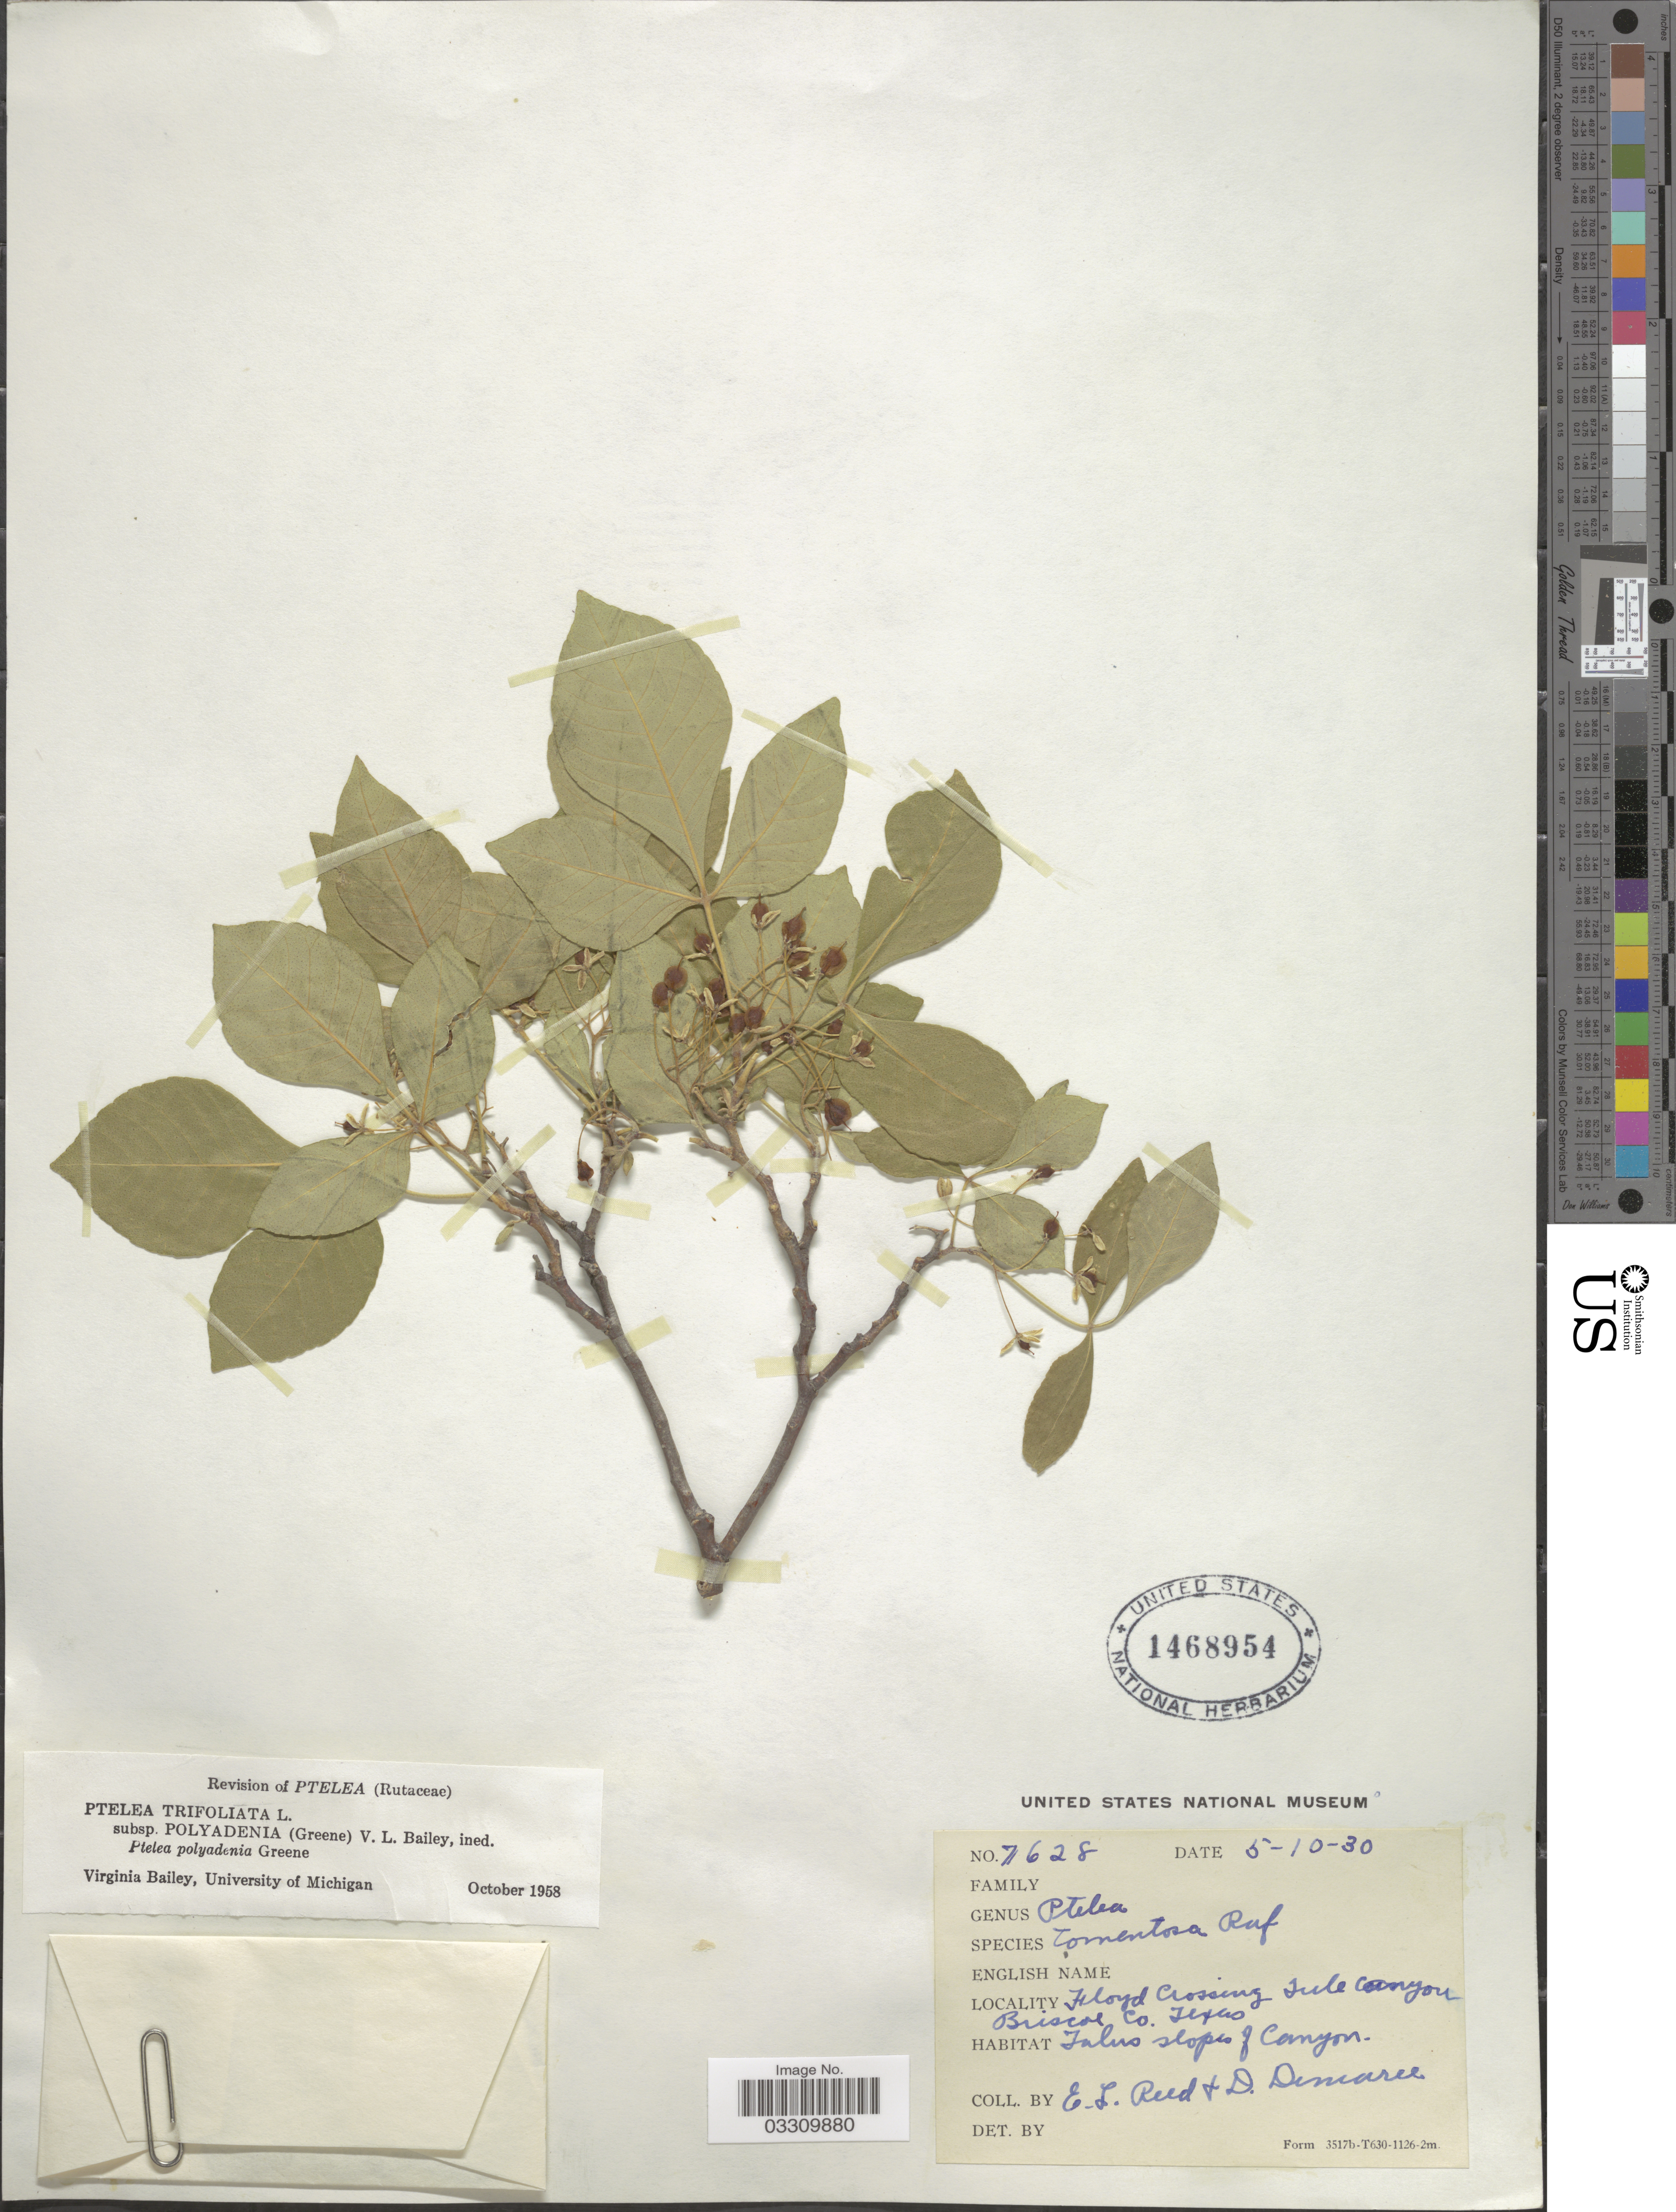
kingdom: Plantae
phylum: Tracheophyta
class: Magnoliopsida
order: Sapindales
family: Rutaceae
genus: Ptelea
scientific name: Ptelea trifoliata subsp. polyadenia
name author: (Greene) V. L. Bailey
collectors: E. Reed & D. Demaree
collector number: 7628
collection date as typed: Transcribed d/m/y: 10/5/30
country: United States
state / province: Texas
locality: Floyd Crossing Tule Canyon Briscoe Co. Talus slopes of Canyon.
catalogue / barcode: US 1468954